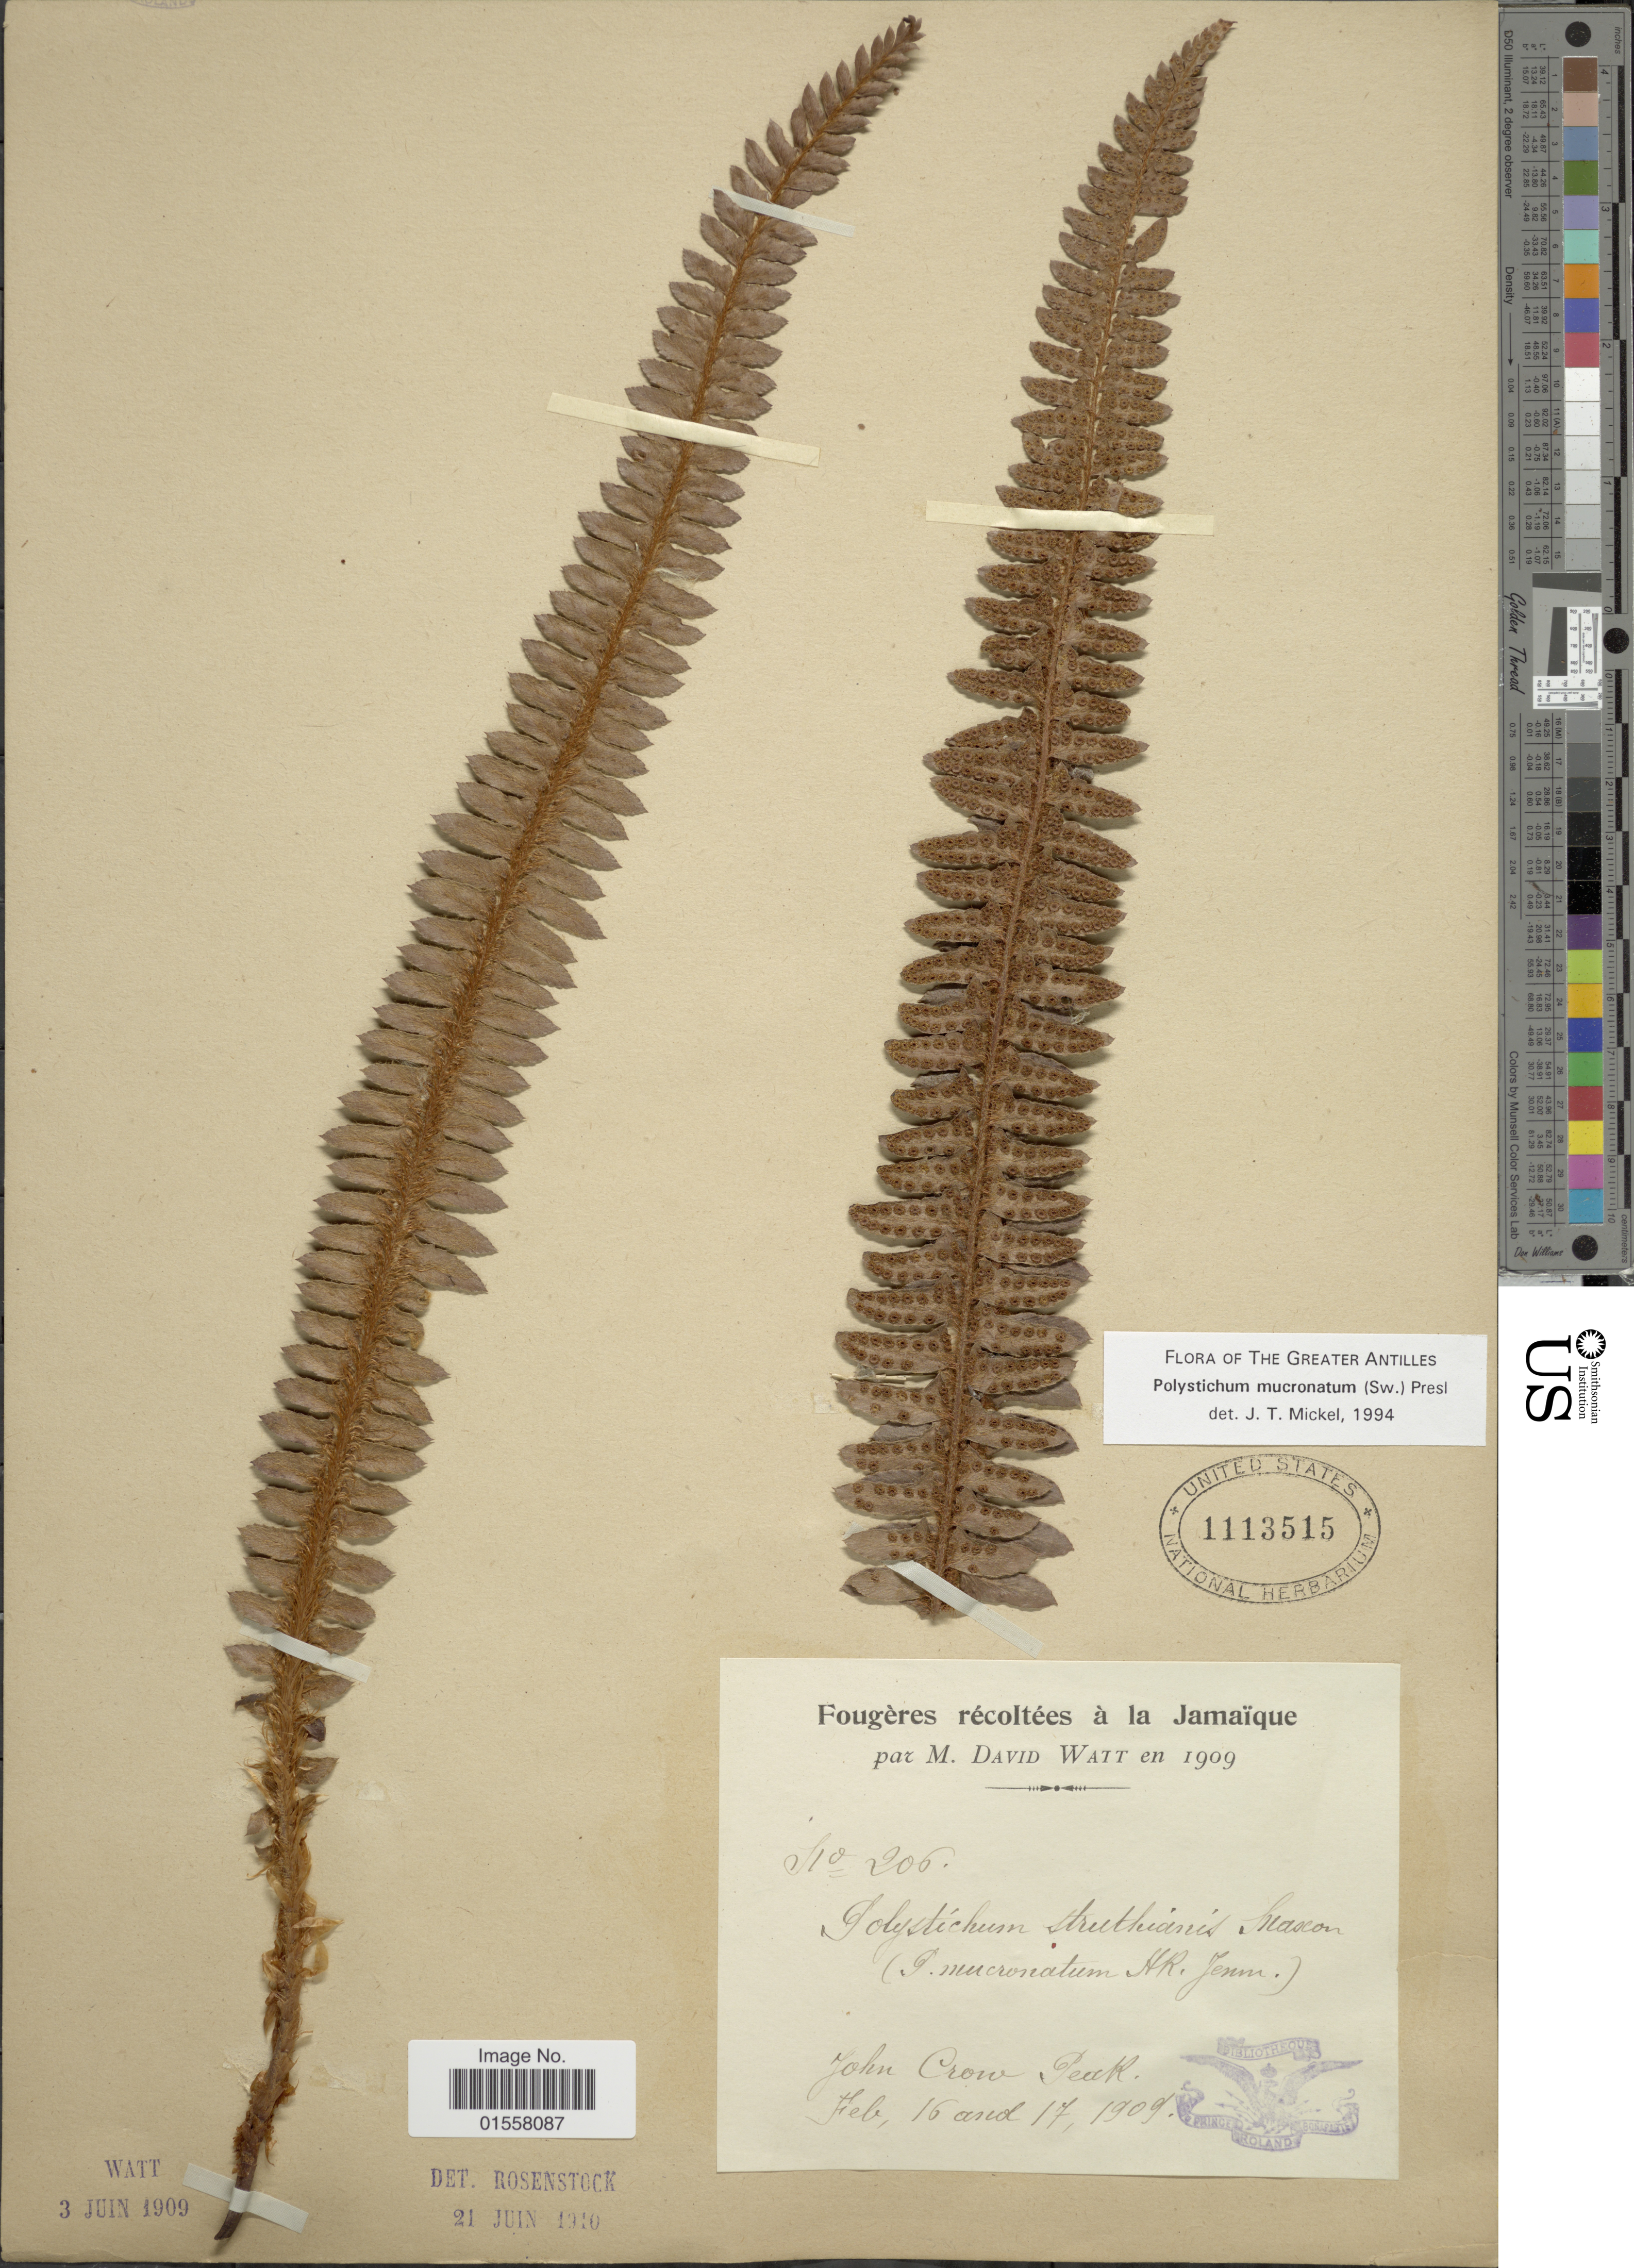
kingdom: Plantae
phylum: Tracheophyta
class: Polypodiopsida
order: Polypodiales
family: Dryopteridaceae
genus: Polystichum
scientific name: Polystichum mucronatum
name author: (Sw.) C. Presl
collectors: D. Watt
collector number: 206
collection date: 1909-02-16/1909-02-17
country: Jamaica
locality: Jamaique, John Crow Peak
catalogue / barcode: US 1113515